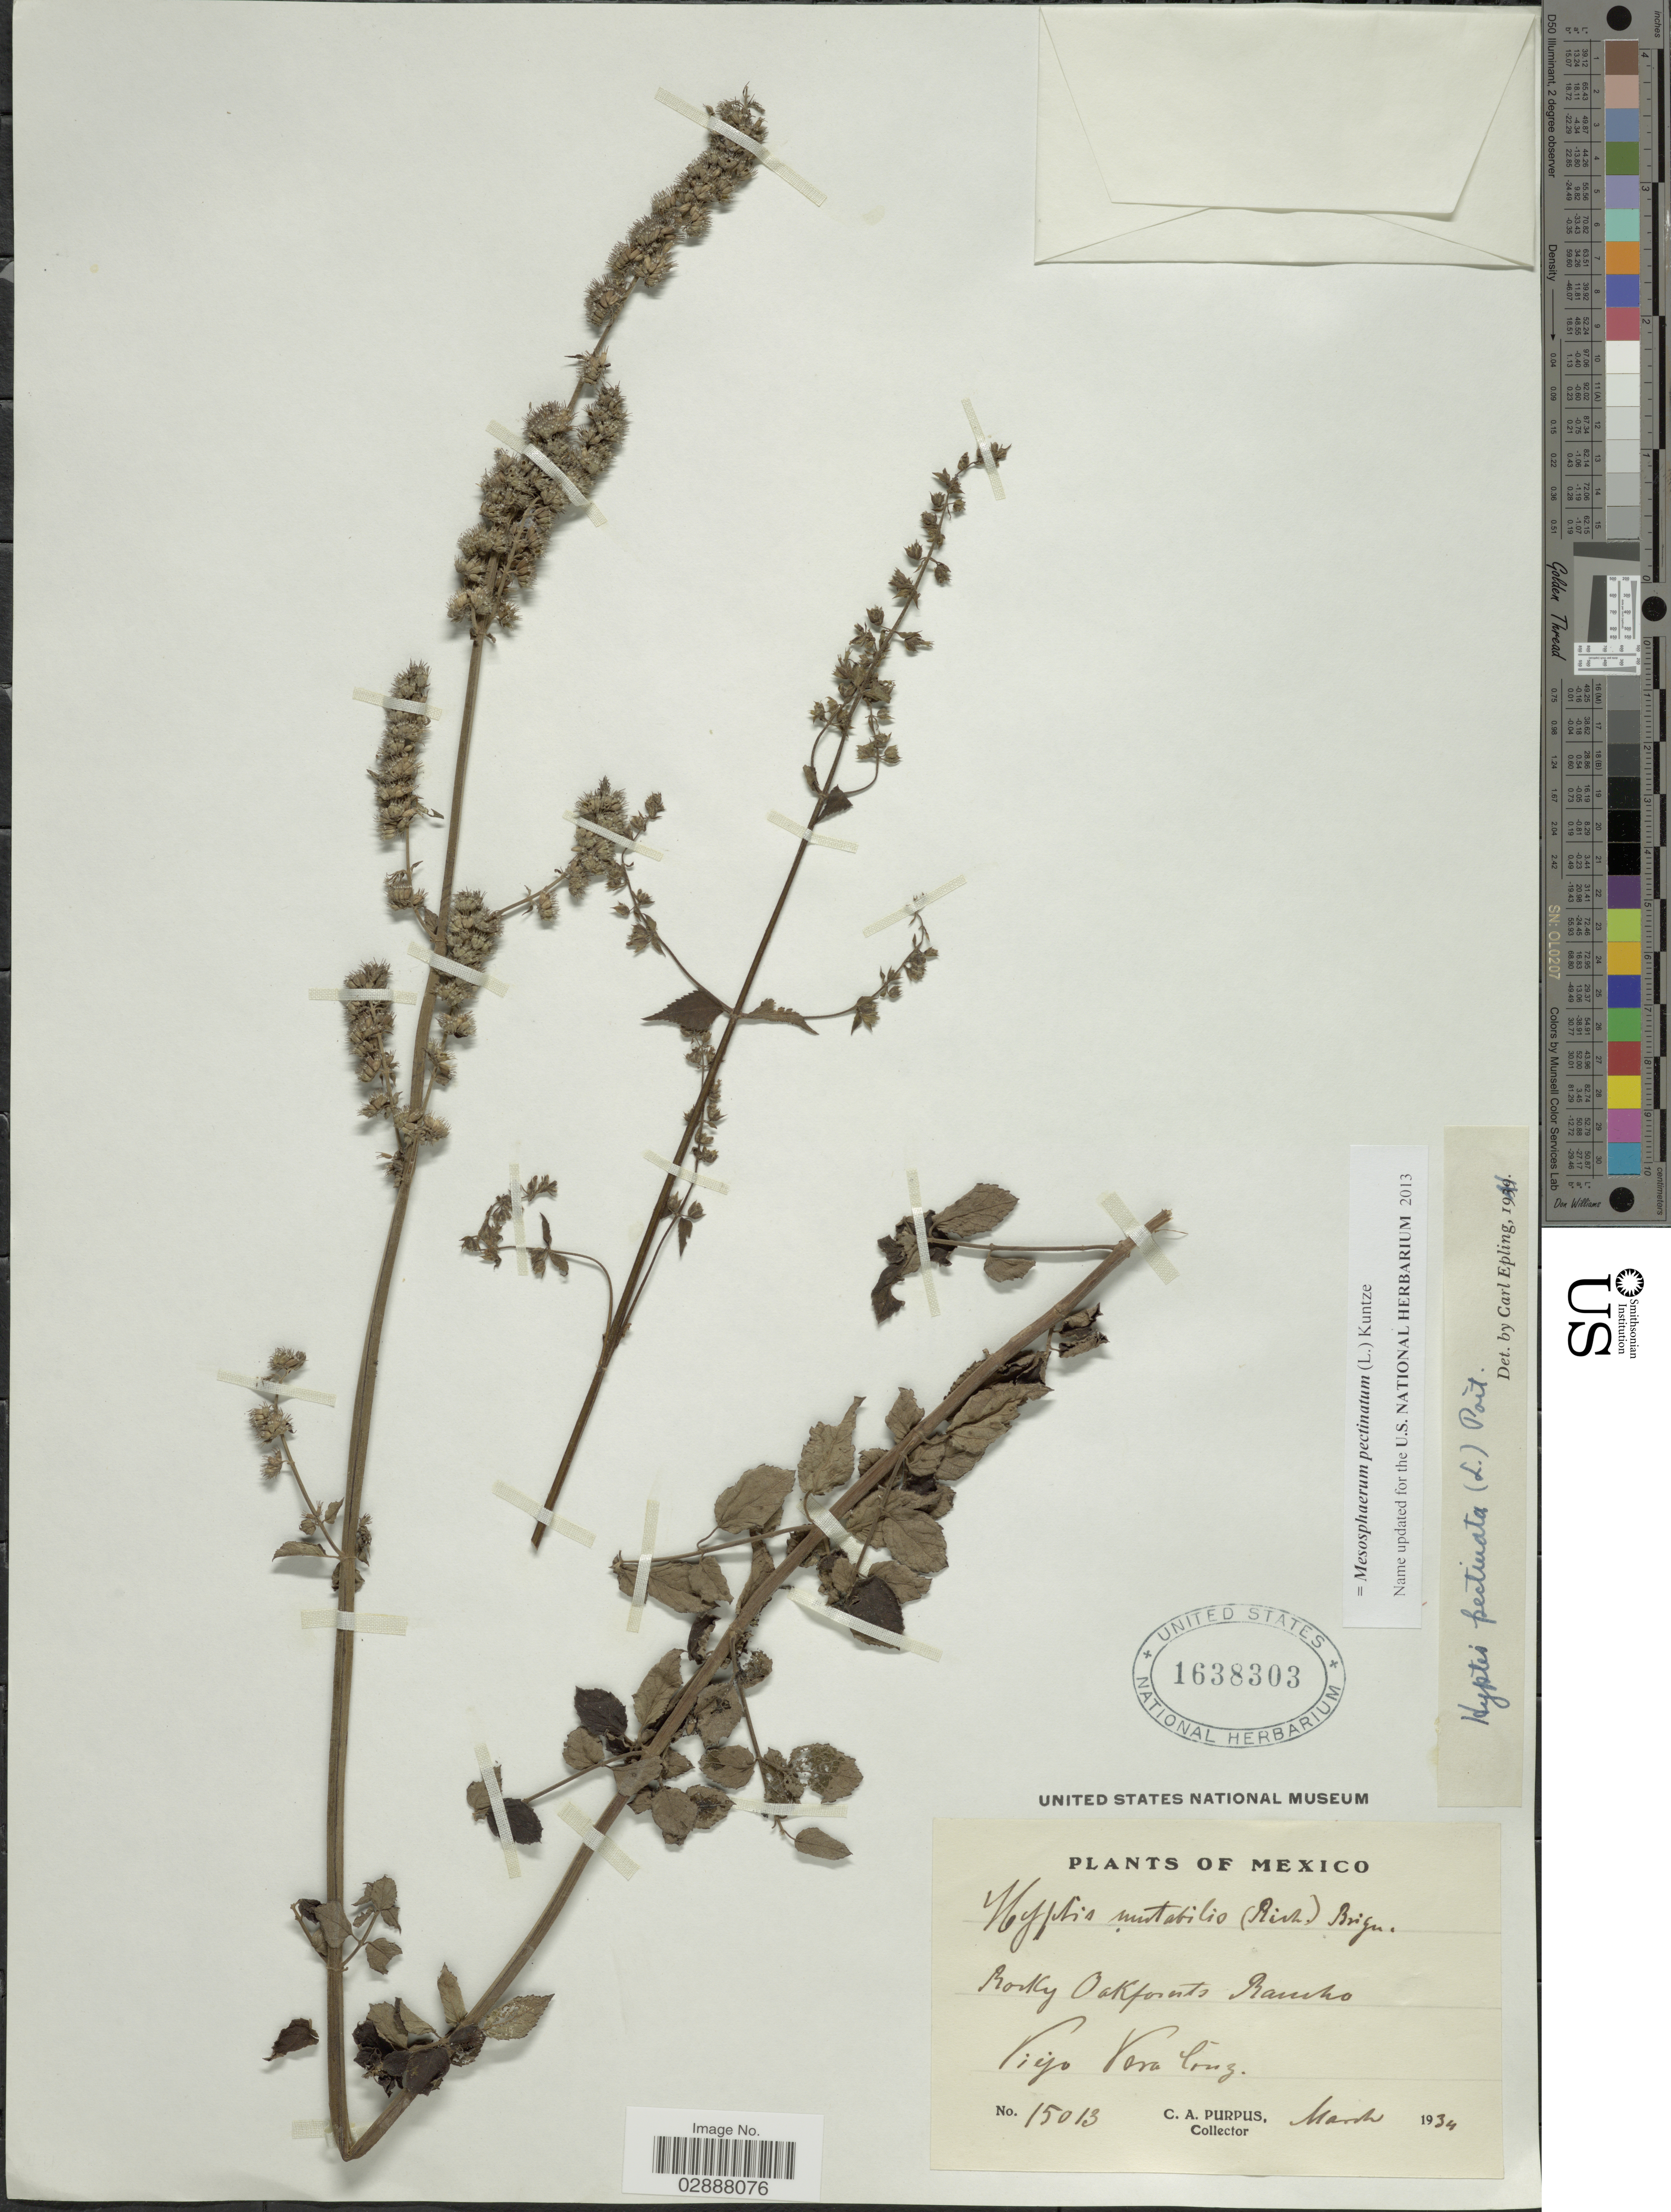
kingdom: Plantae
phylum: Tracheophyta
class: Magnoliopsida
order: Lamiales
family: Lamiaceae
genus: Mesosphaerum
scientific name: Mesosphaerum pectinatum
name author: (L.) Kuntze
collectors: C. A. Purpus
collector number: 15013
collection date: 1934-03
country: Mexico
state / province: Veracruz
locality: Rocky Oakforests Rancho, Viejo Vera Cruz.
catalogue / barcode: US 1638303